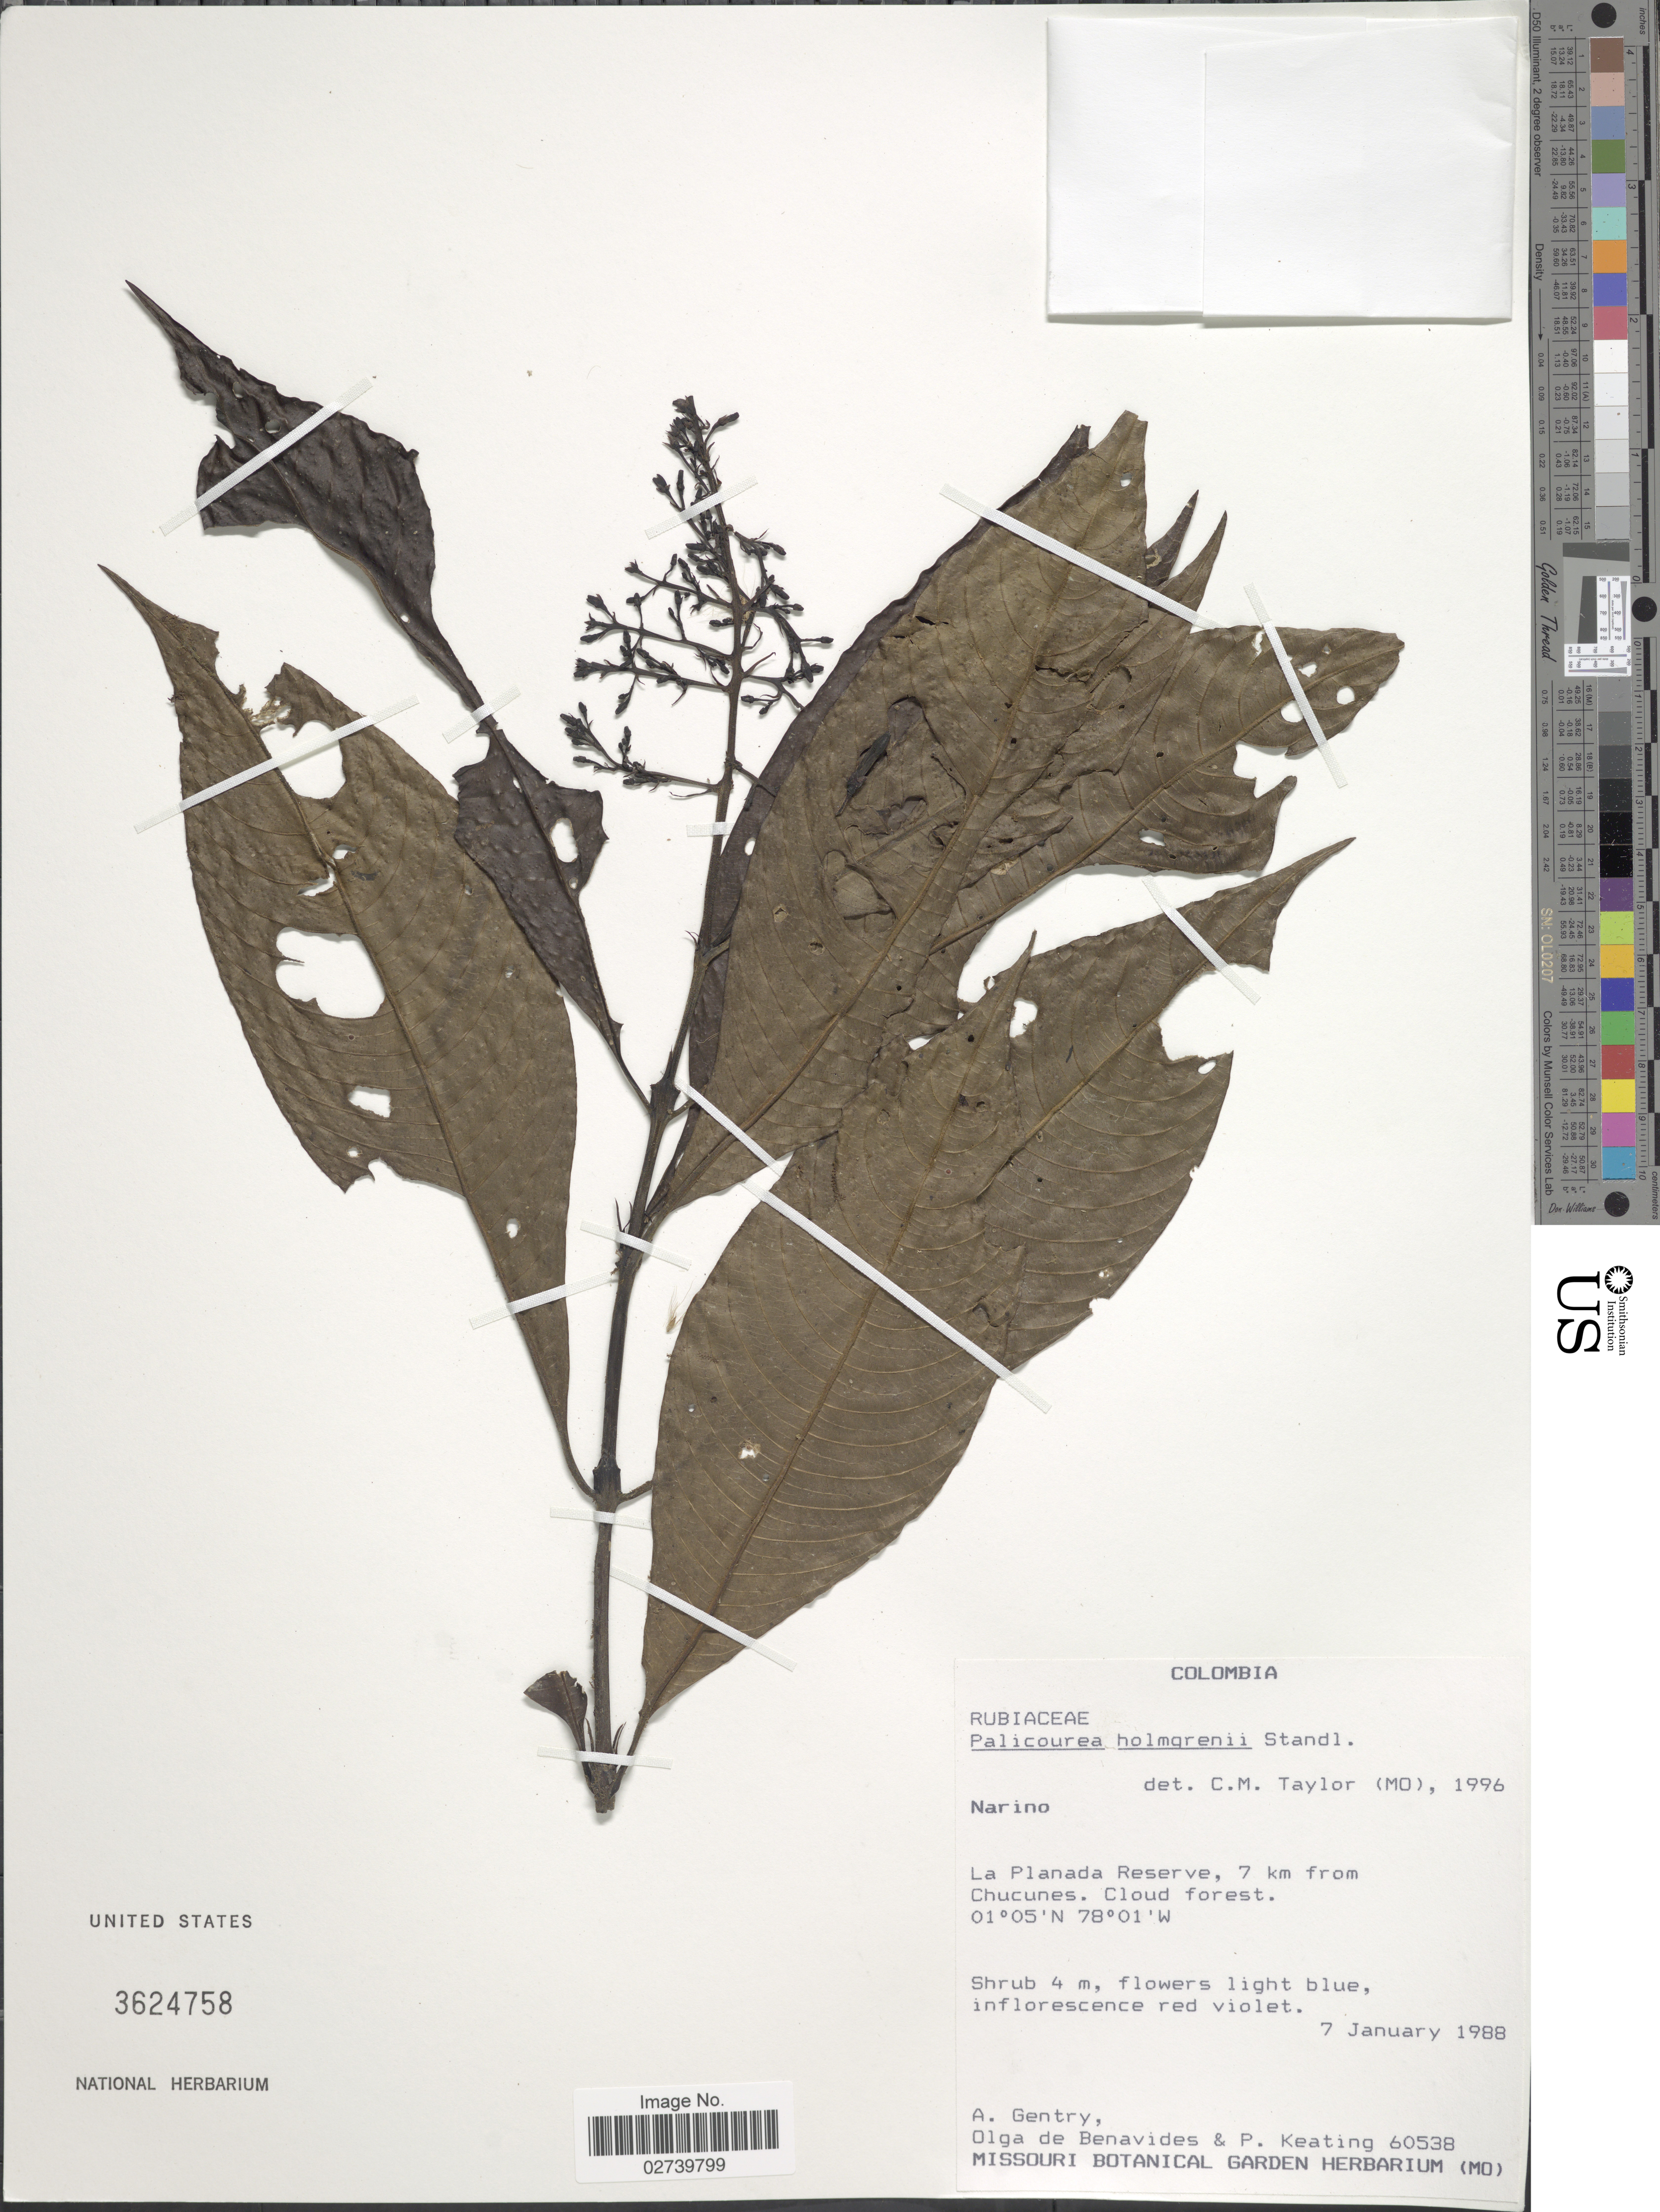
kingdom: Plantae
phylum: Tracheophyta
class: Magnoliopsida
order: Gentianales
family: Rubiaceae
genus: Palicourea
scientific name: Palicourea holmgrenii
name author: Standl.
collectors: A. H. Gentry, Olga S. de Benavides & P. Keating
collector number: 60538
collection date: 1988-01-07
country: Colombia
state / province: Nariño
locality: La Planada Reserve, 7 km from Chucunes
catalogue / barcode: US 3624758